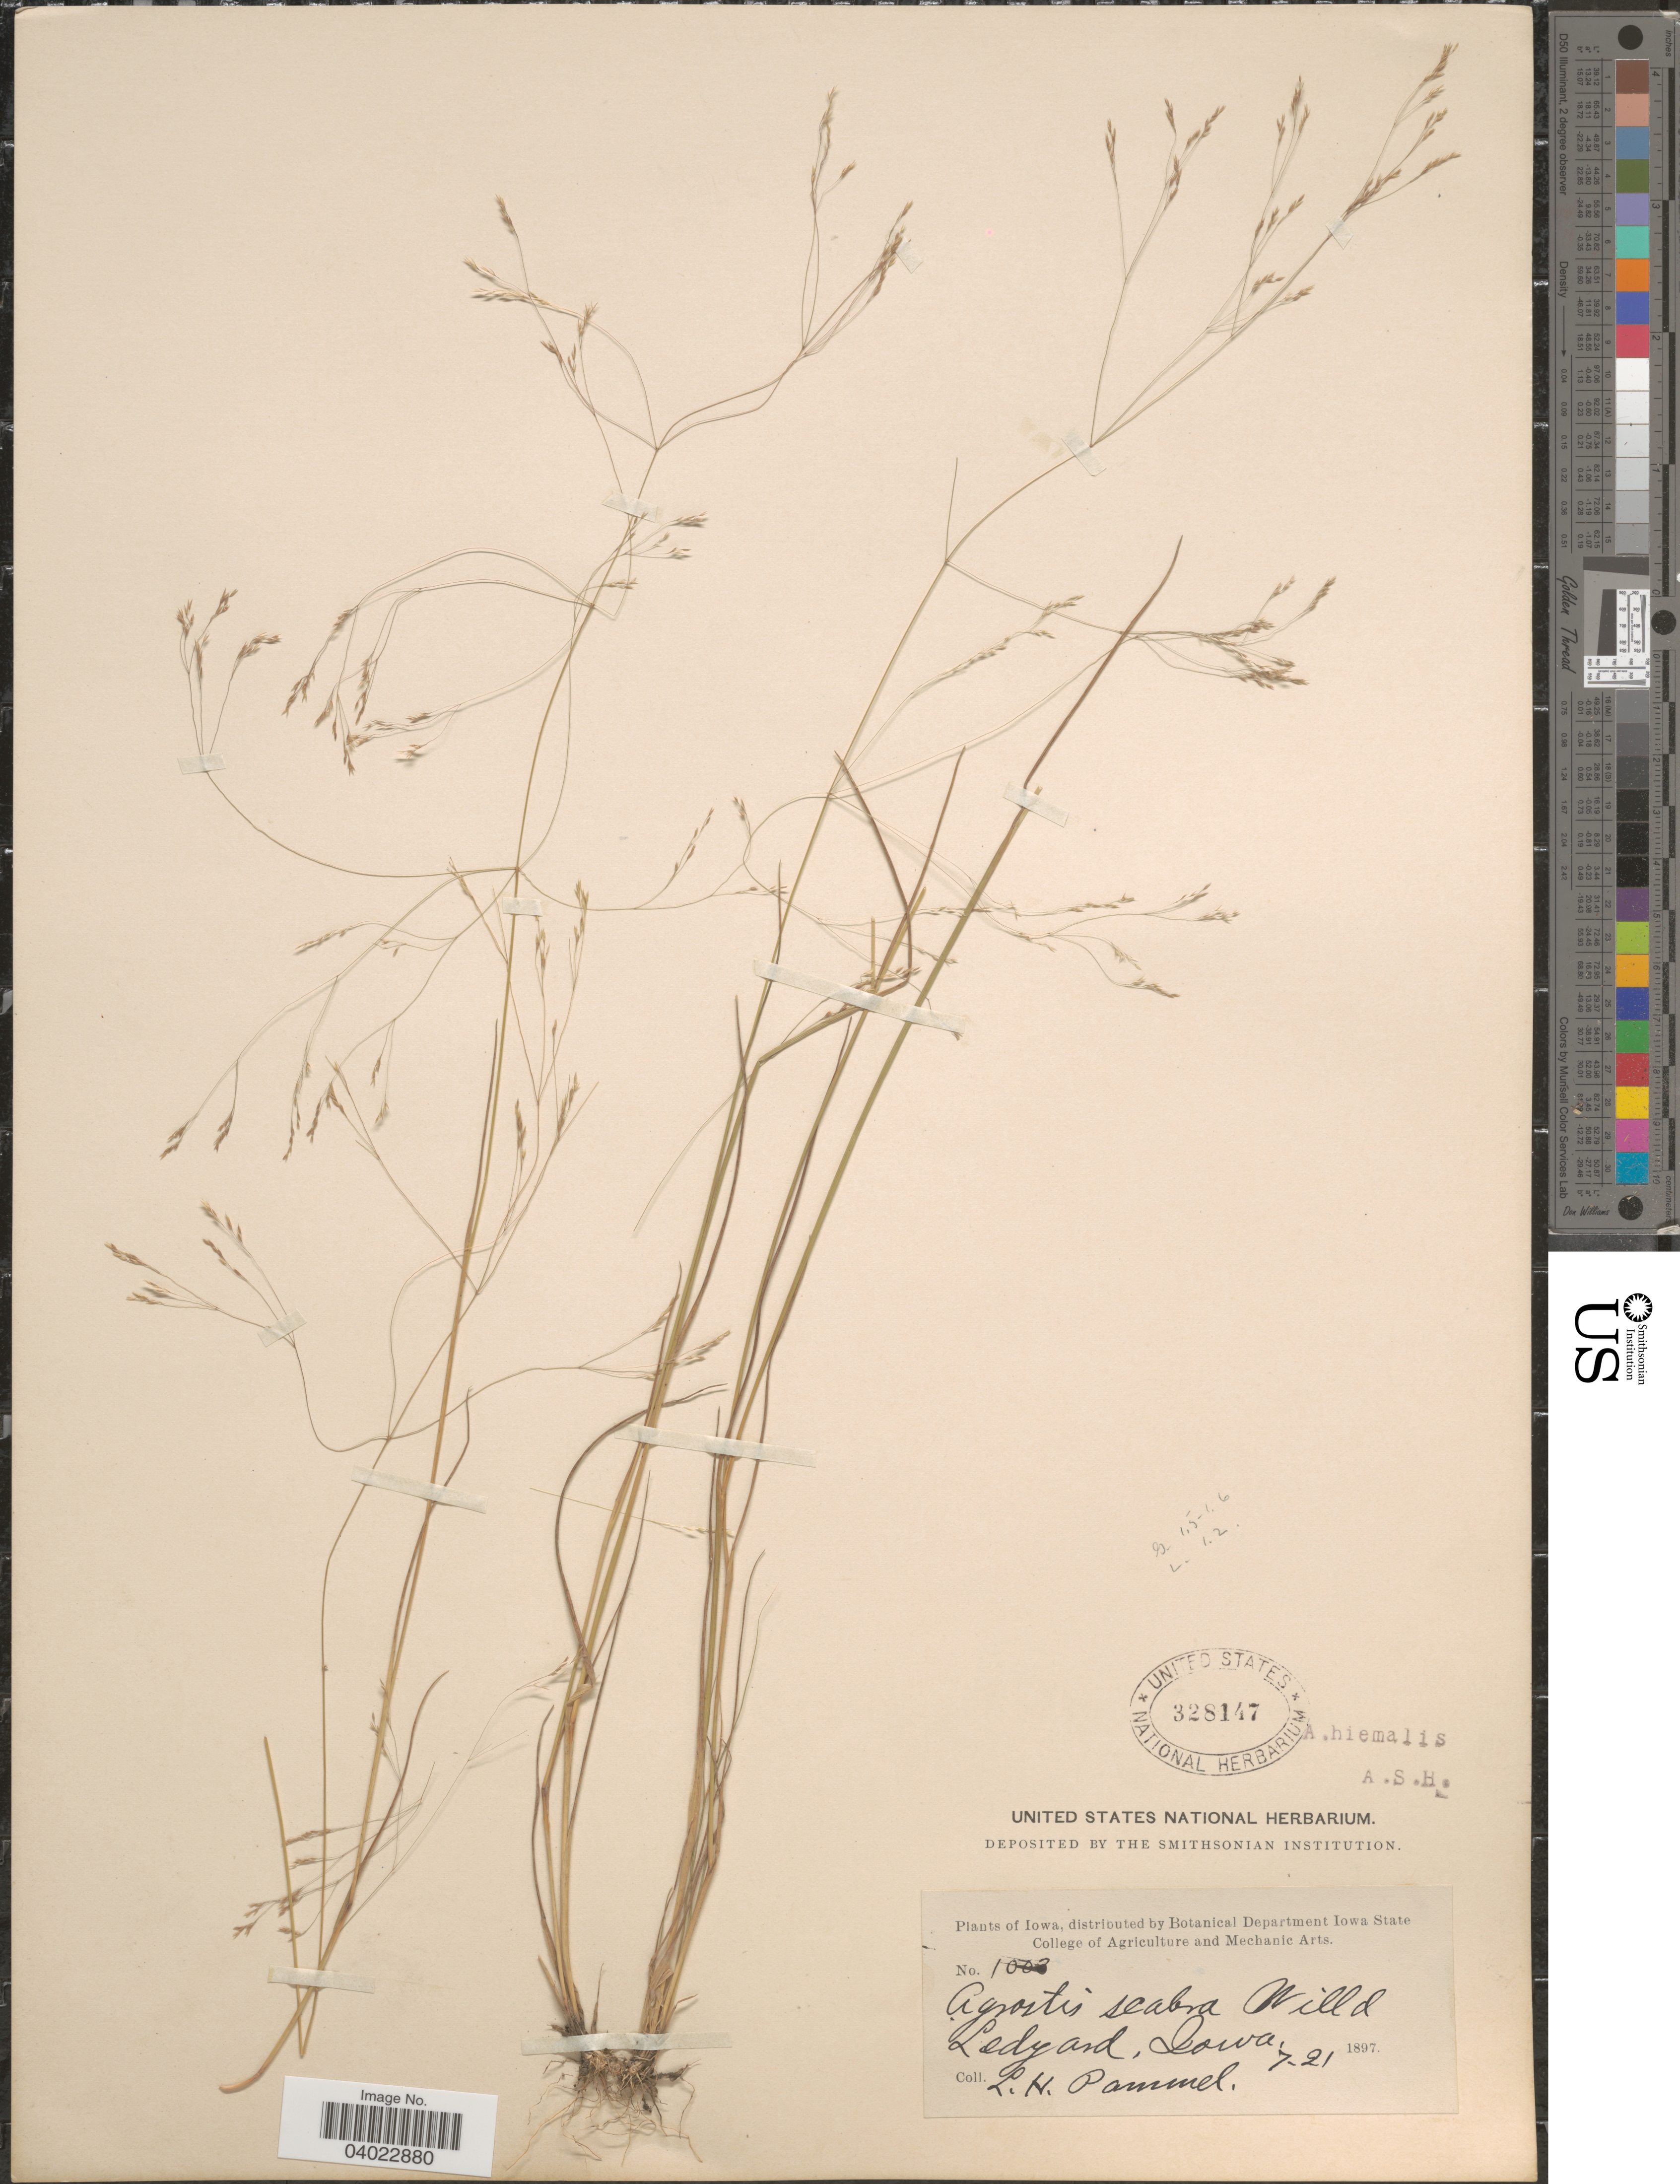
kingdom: Plantae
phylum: Tracheophyta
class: Liliopsida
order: Poales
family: Poaceae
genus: Agrostis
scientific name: Agrostis scabra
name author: Willd.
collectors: L. Pammel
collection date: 1897-07-21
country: United States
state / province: Iowa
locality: Ledyard.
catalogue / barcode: US 328147